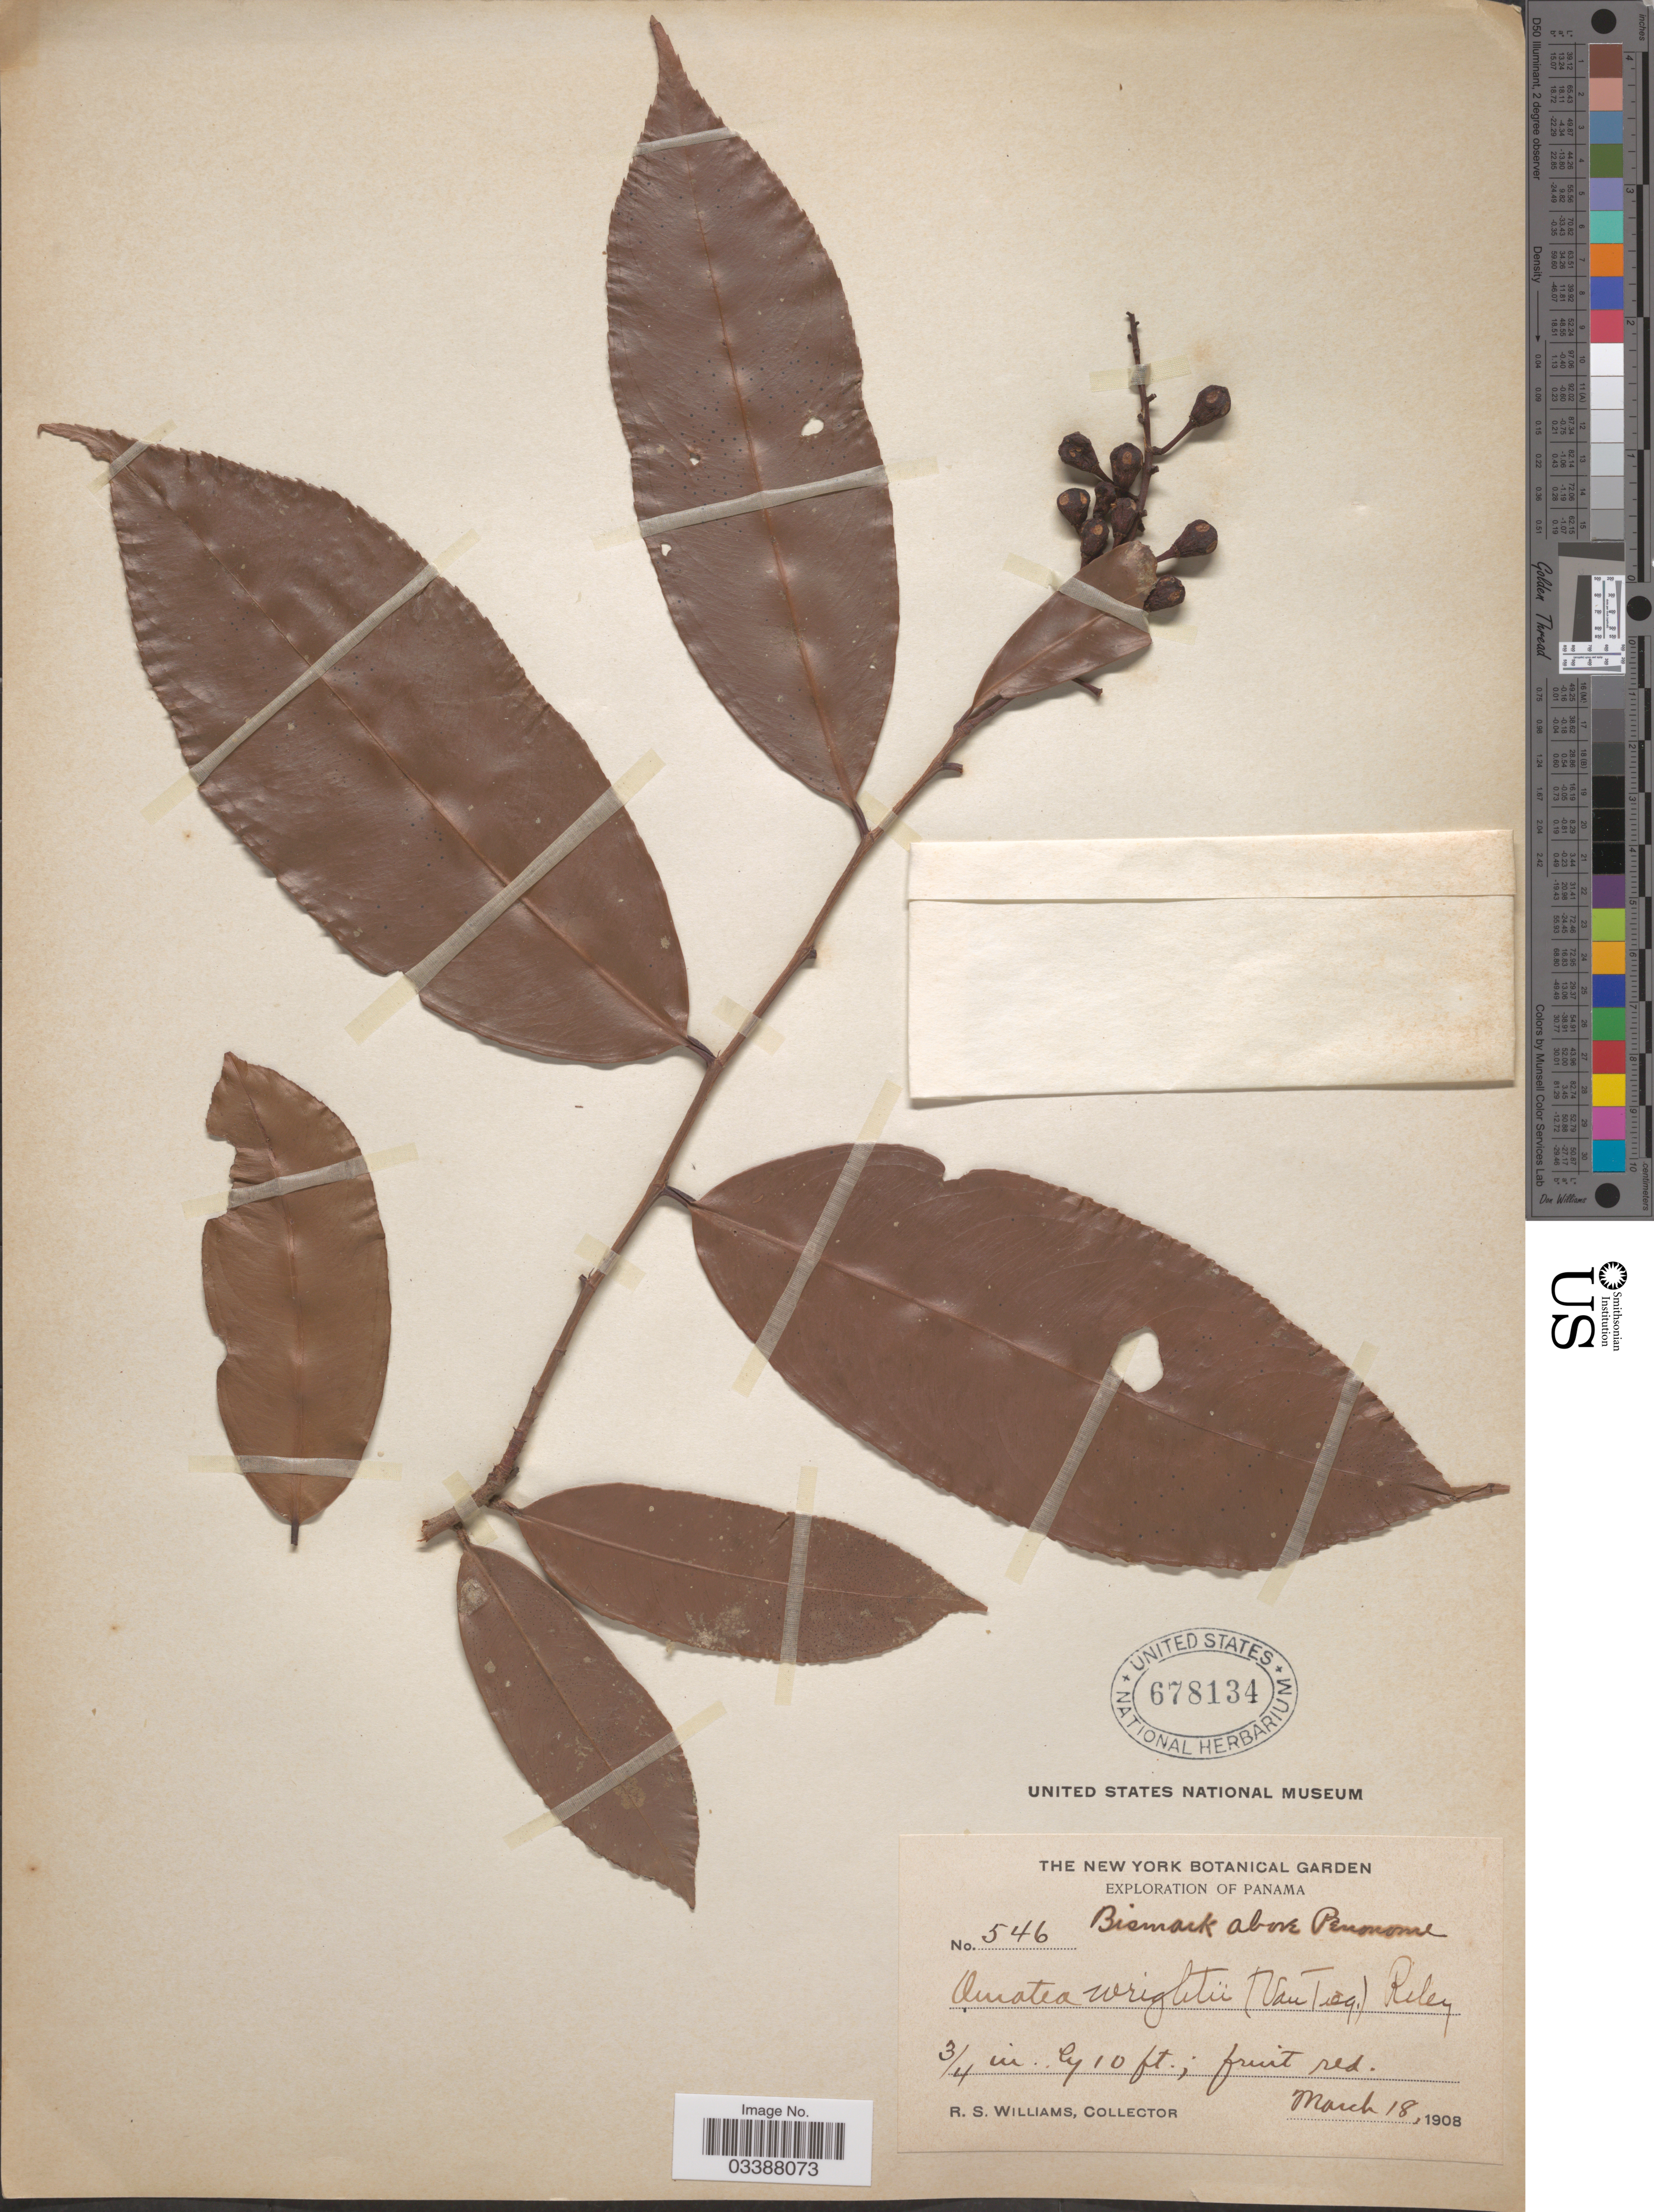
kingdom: Plantae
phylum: Tracheophyta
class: Magnoliopsida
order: Malpighiales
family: Ochnaceae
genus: Ouratea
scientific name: Ouratea lucens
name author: (Kunth) Engl.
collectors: R. S. Williams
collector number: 546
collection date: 1908-03-18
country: Panama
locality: Bismark above Penonome.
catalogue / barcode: US 678134